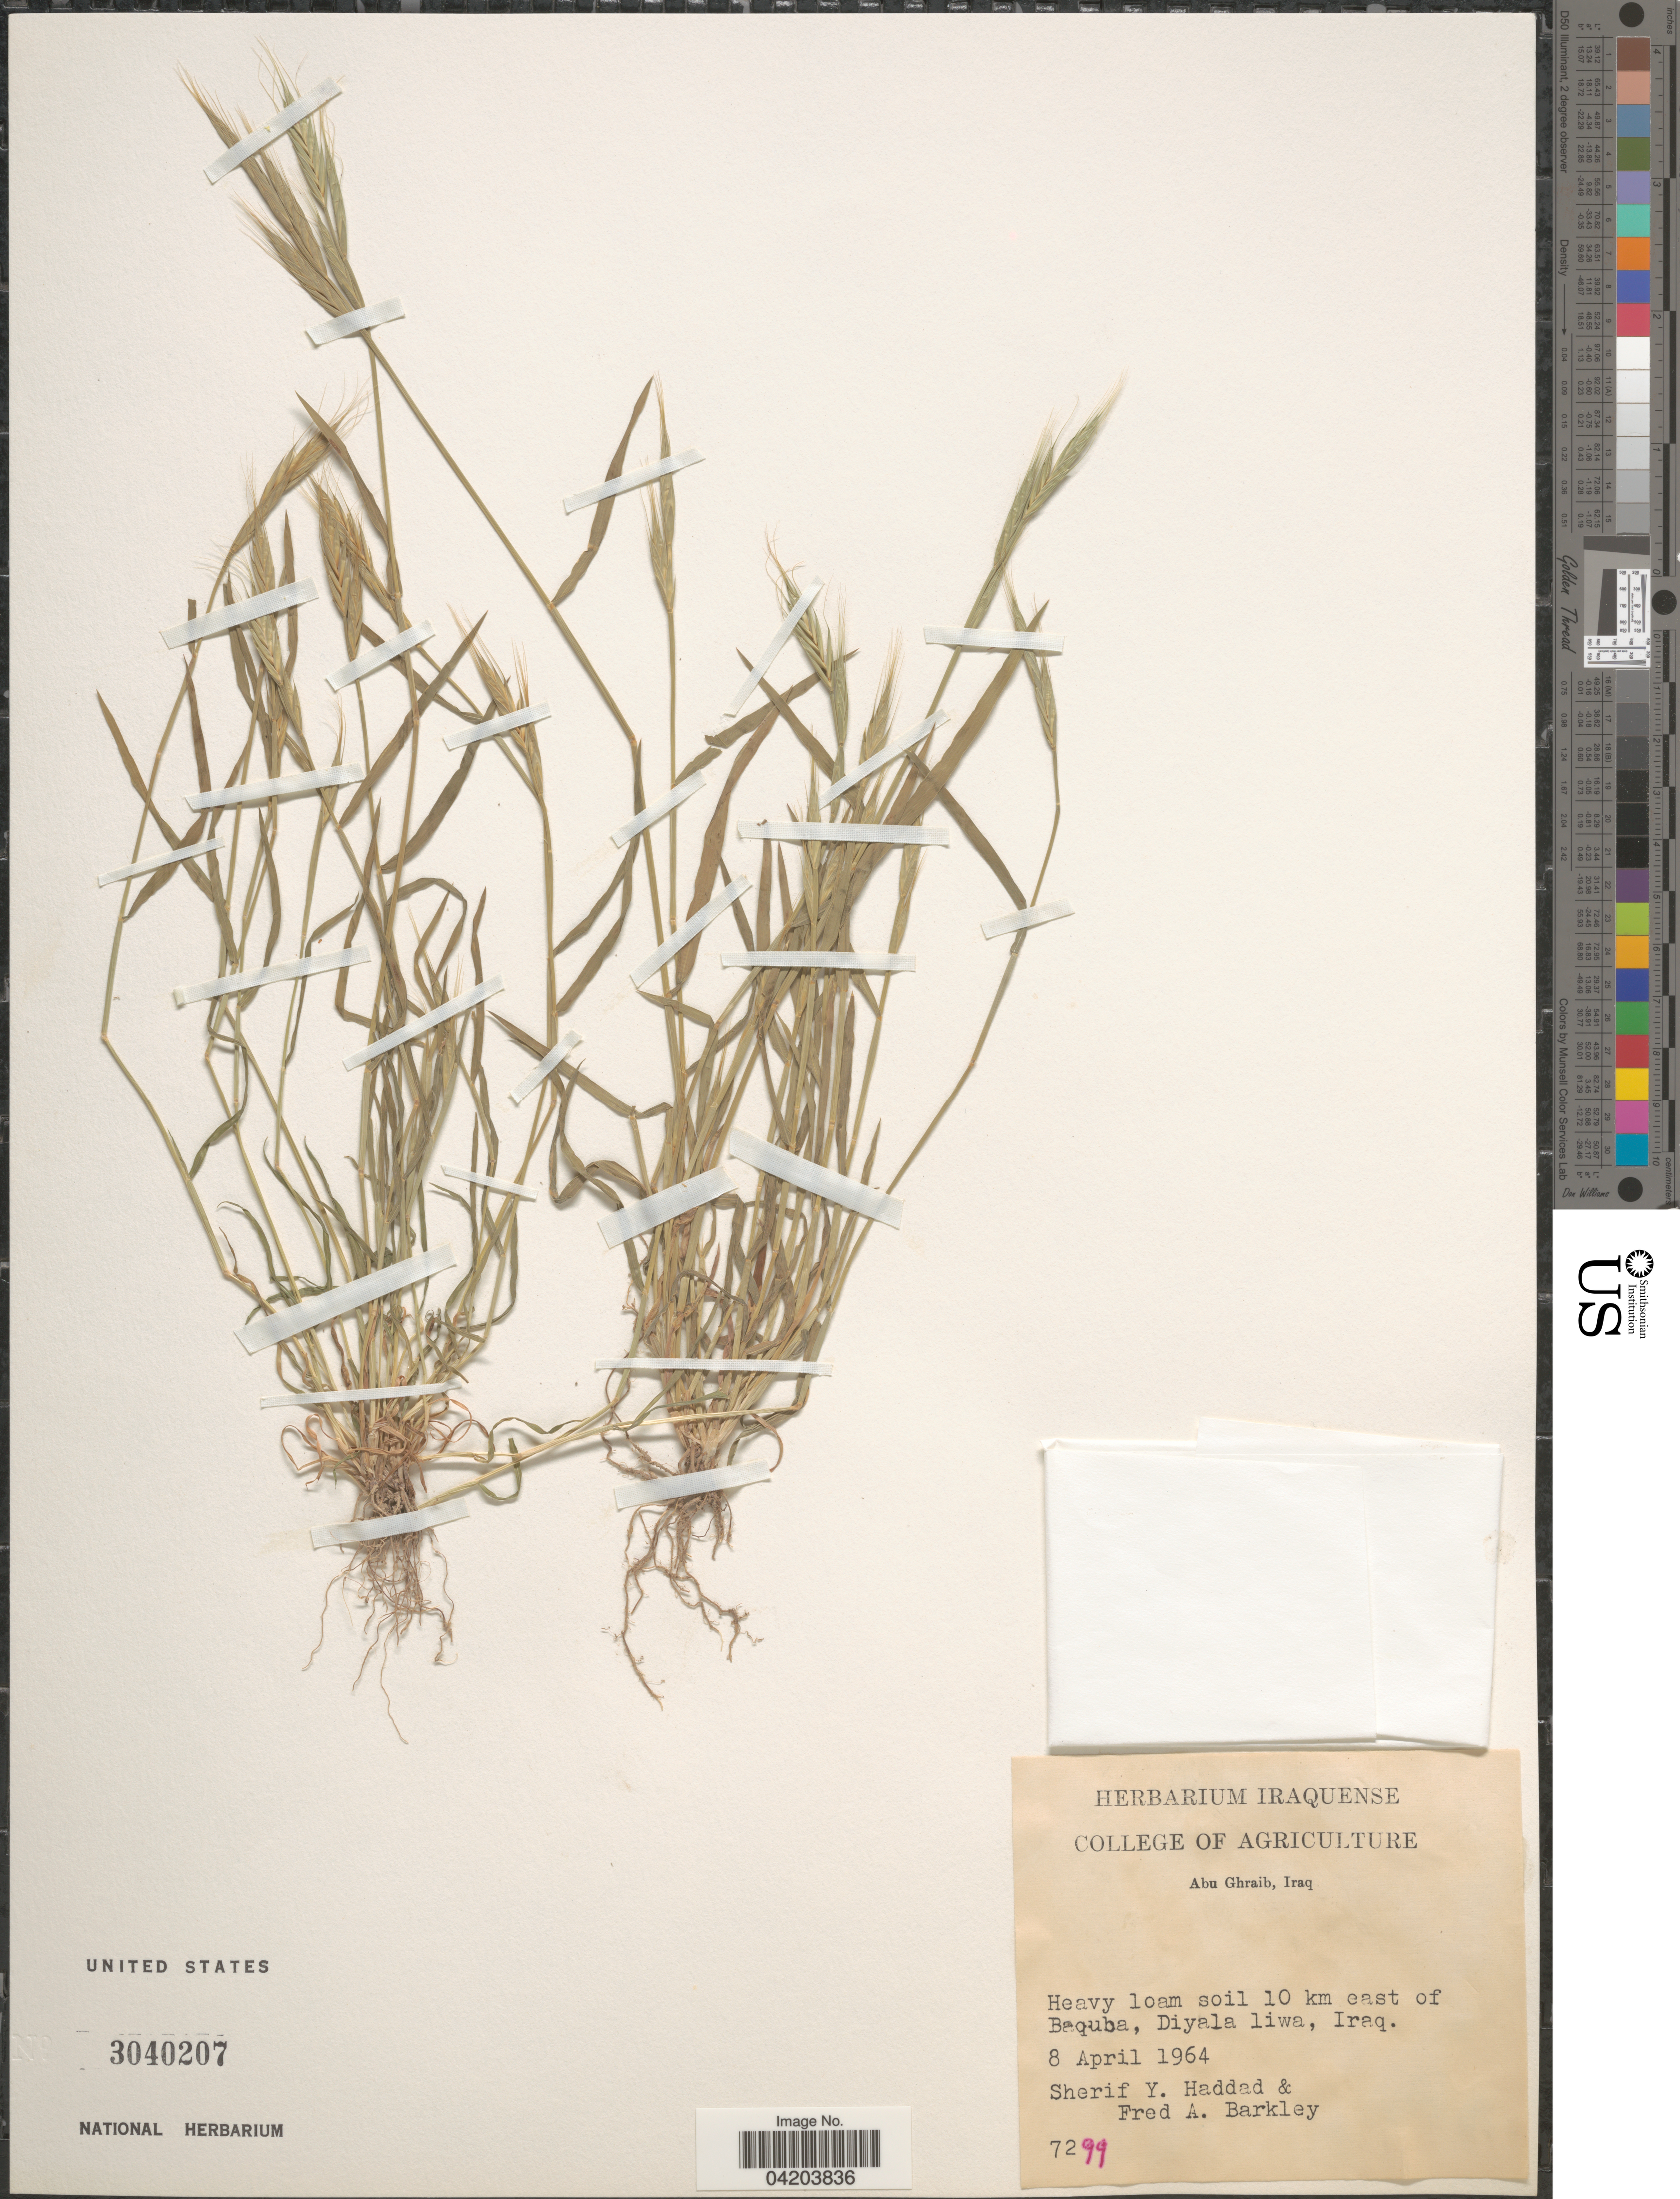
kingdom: Plantae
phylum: Tracheophyta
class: Liliopsida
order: Poales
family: Poaceae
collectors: S. Haddad & F. A. Barkley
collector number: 7299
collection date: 1964-04-08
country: Iraq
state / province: Diyala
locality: Heavy loam soil 10 km east of Baquba, Diyala liwa.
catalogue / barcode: US 3040207